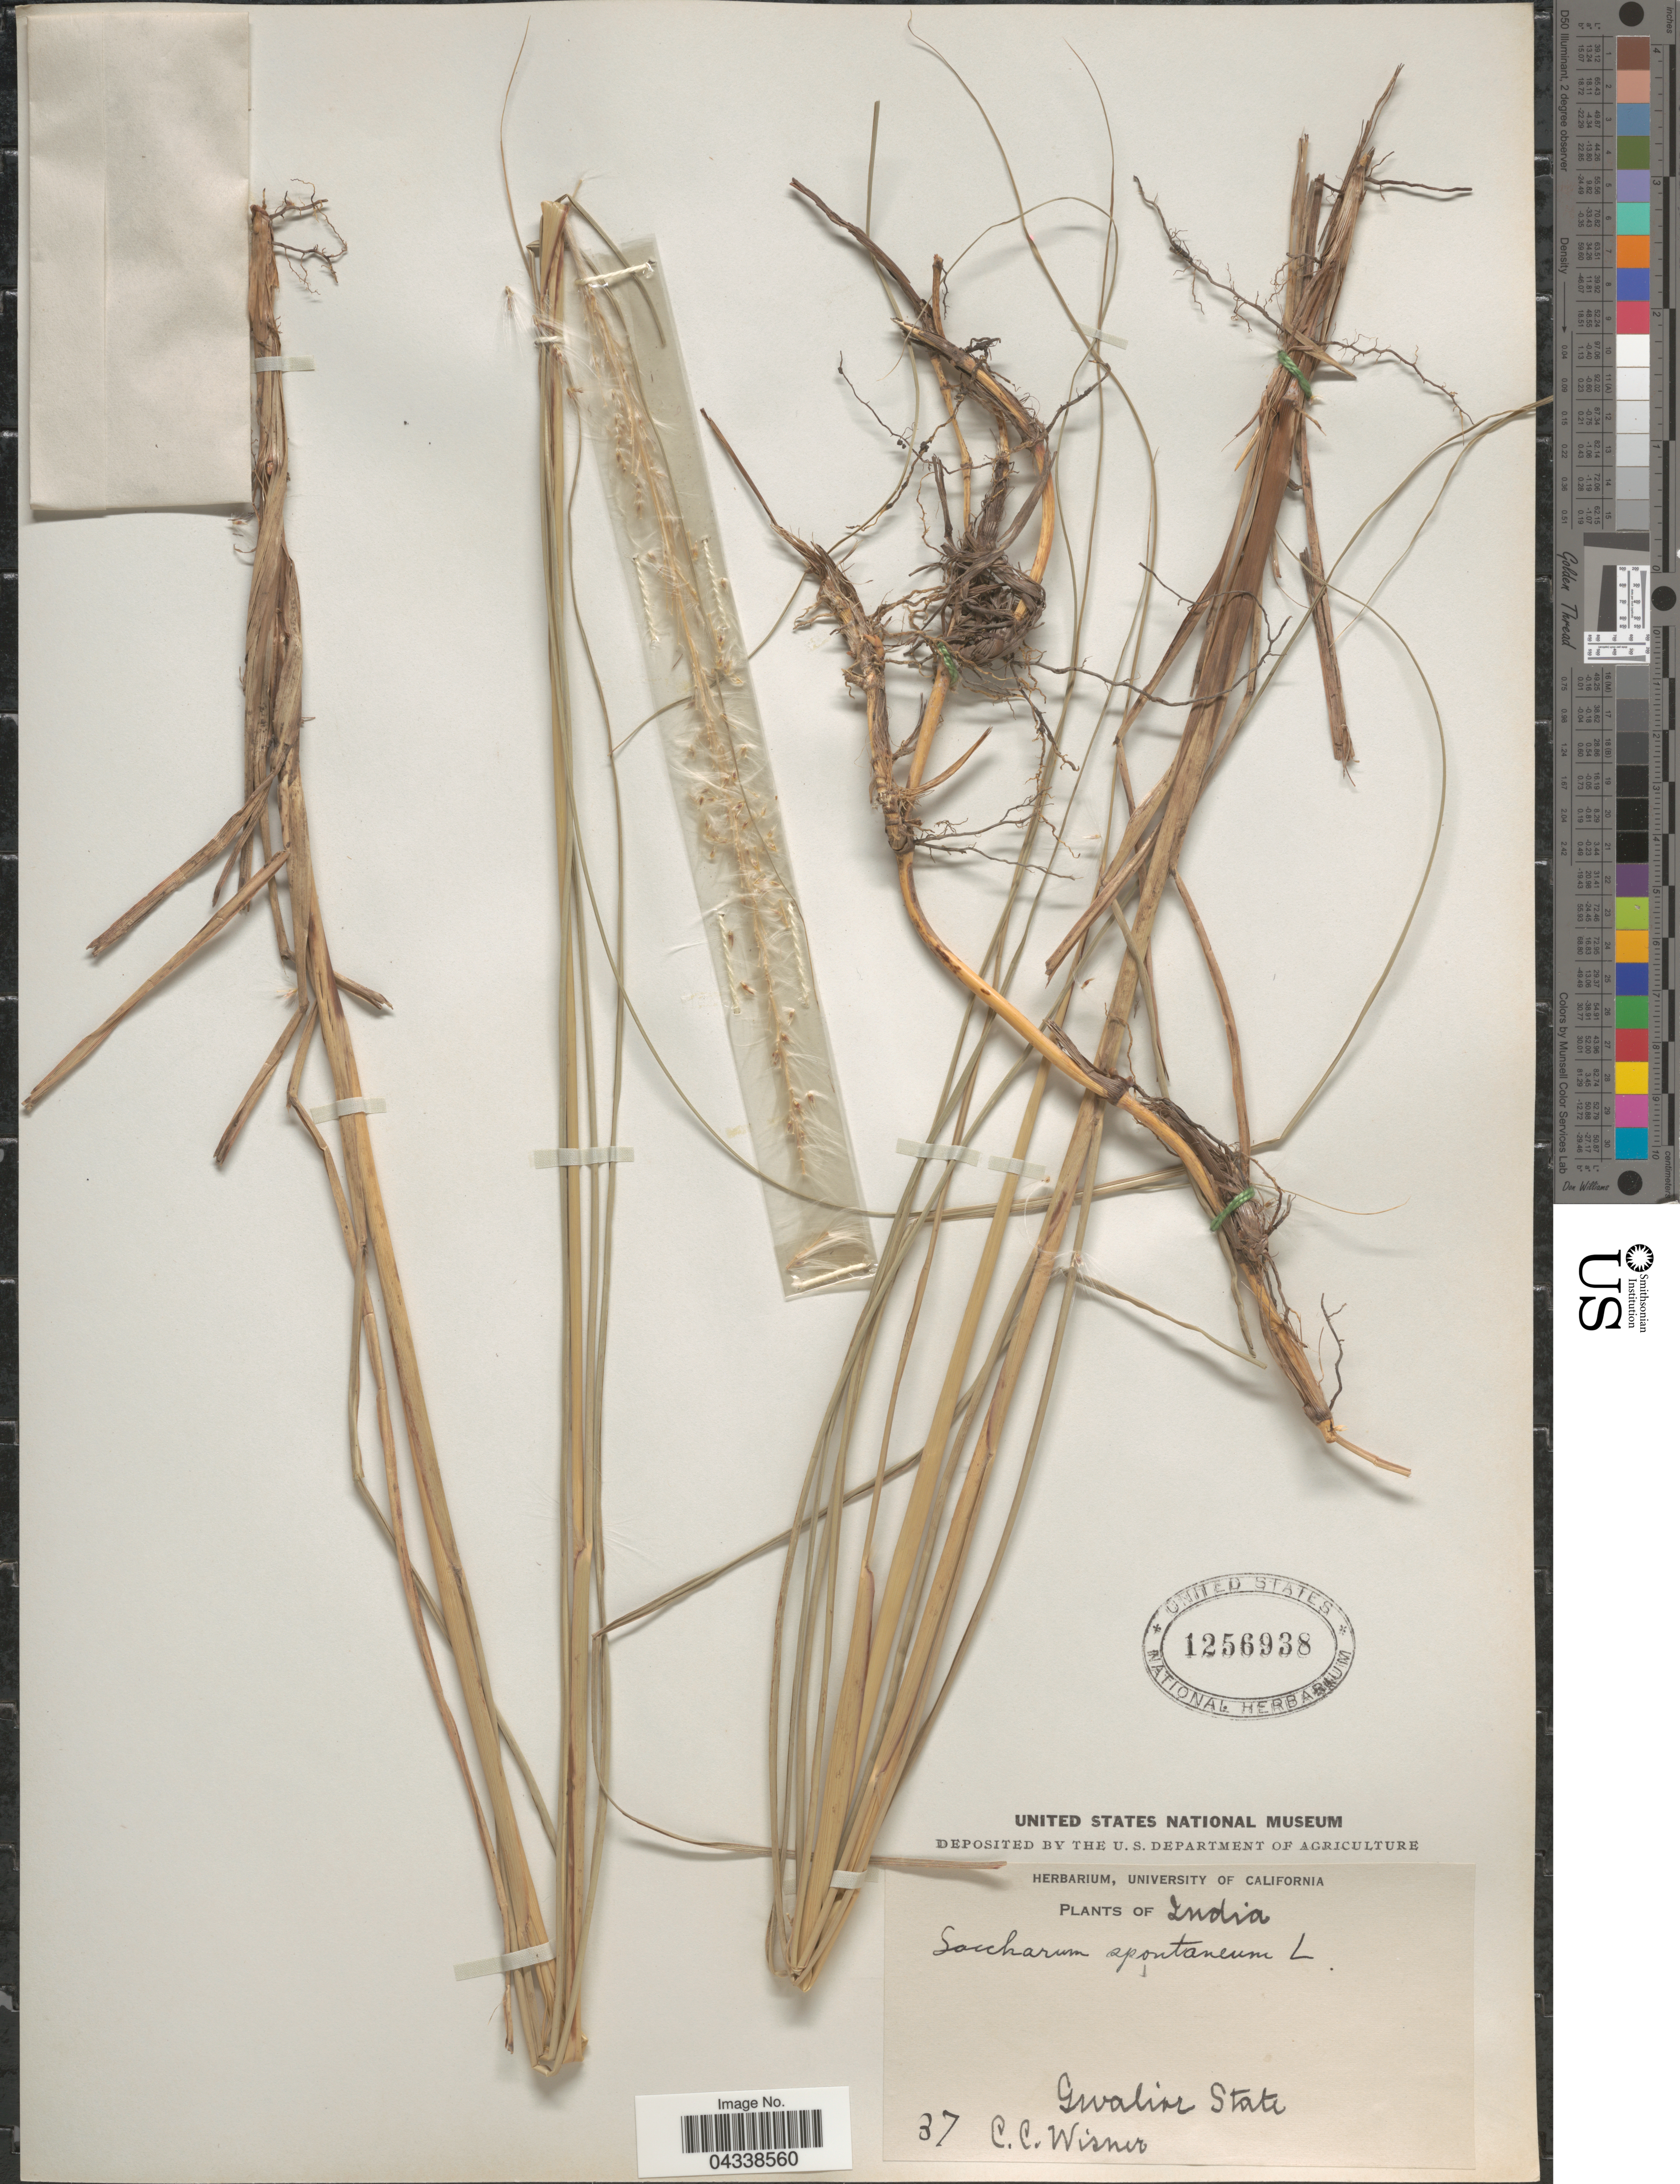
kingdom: Plantae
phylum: Tracheophyta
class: Liliopsida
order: Poales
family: Poaceae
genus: Saccharum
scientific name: Saccharum spontaneum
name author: L.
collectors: C. Wisner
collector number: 37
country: India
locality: Gwalior State.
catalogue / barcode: US 1256938